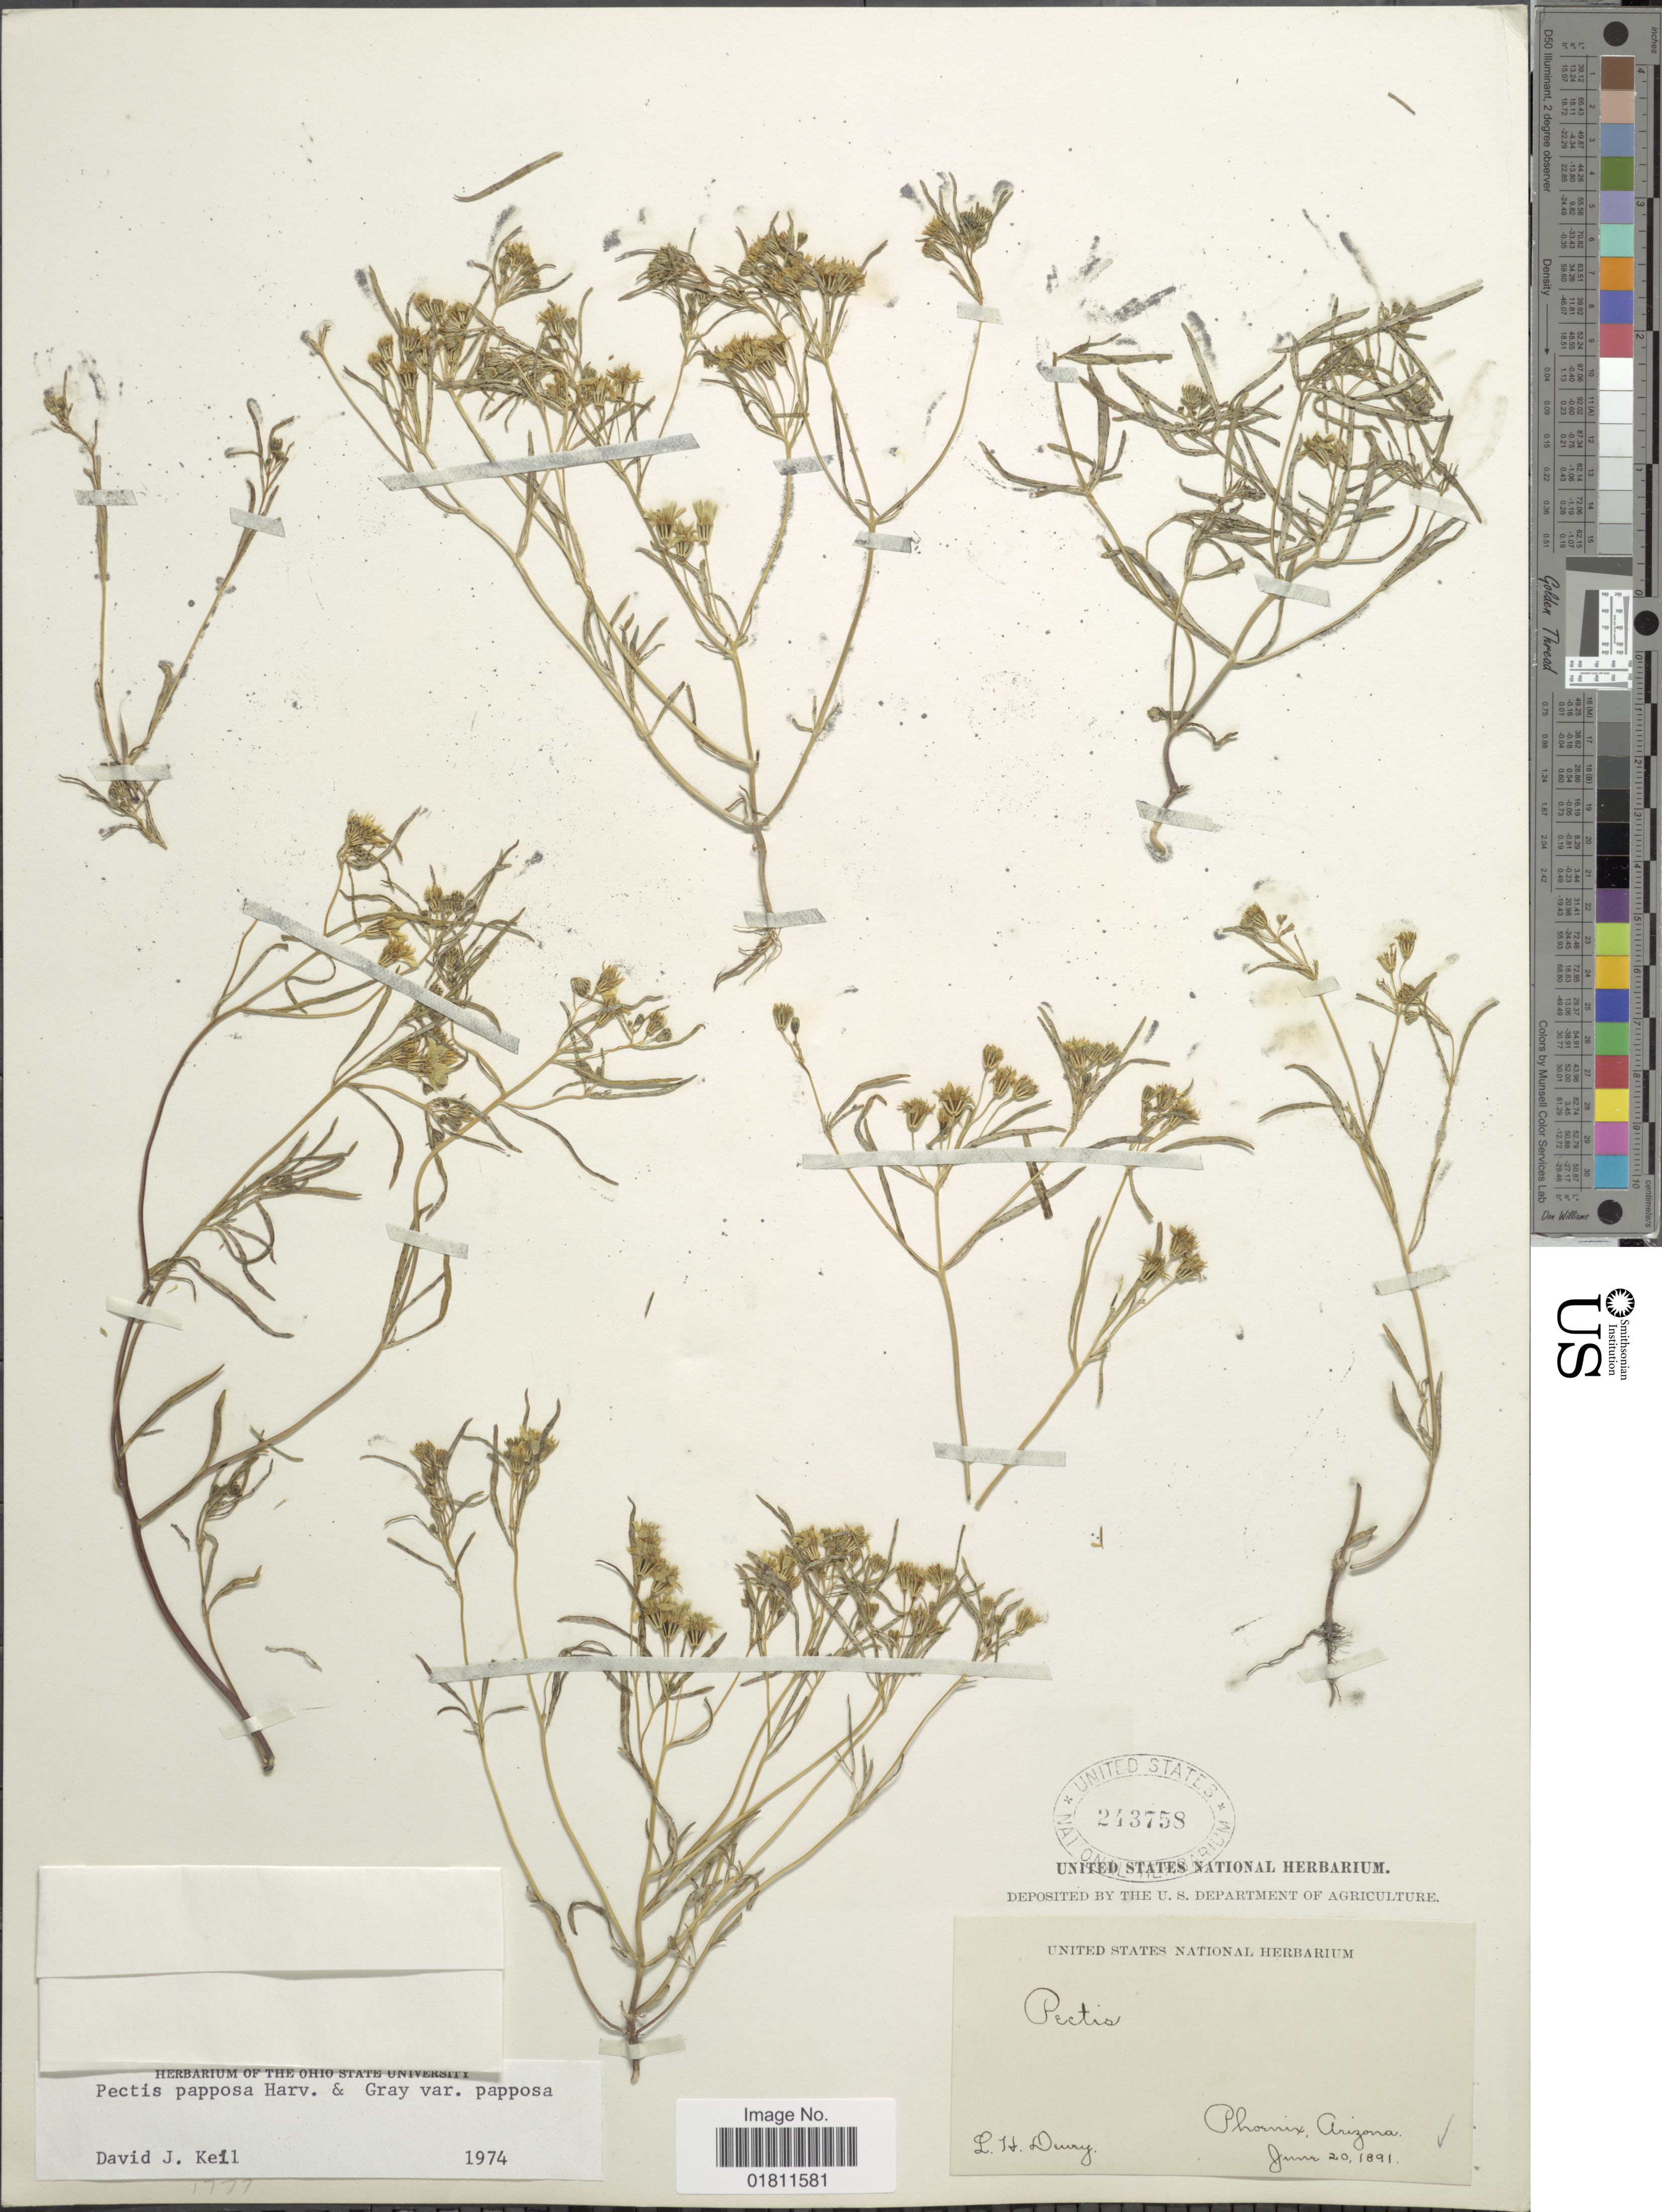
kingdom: Plantae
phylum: Tracheophyta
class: Magnoliopsida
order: Asterales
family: Asteraceae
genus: Pectis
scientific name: Pectis papposa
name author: Harv. & A. Gray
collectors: L. H. Dewey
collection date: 1891-06-20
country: United States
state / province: Arizona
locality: Phornix, Arizona.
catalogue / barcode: US 243758